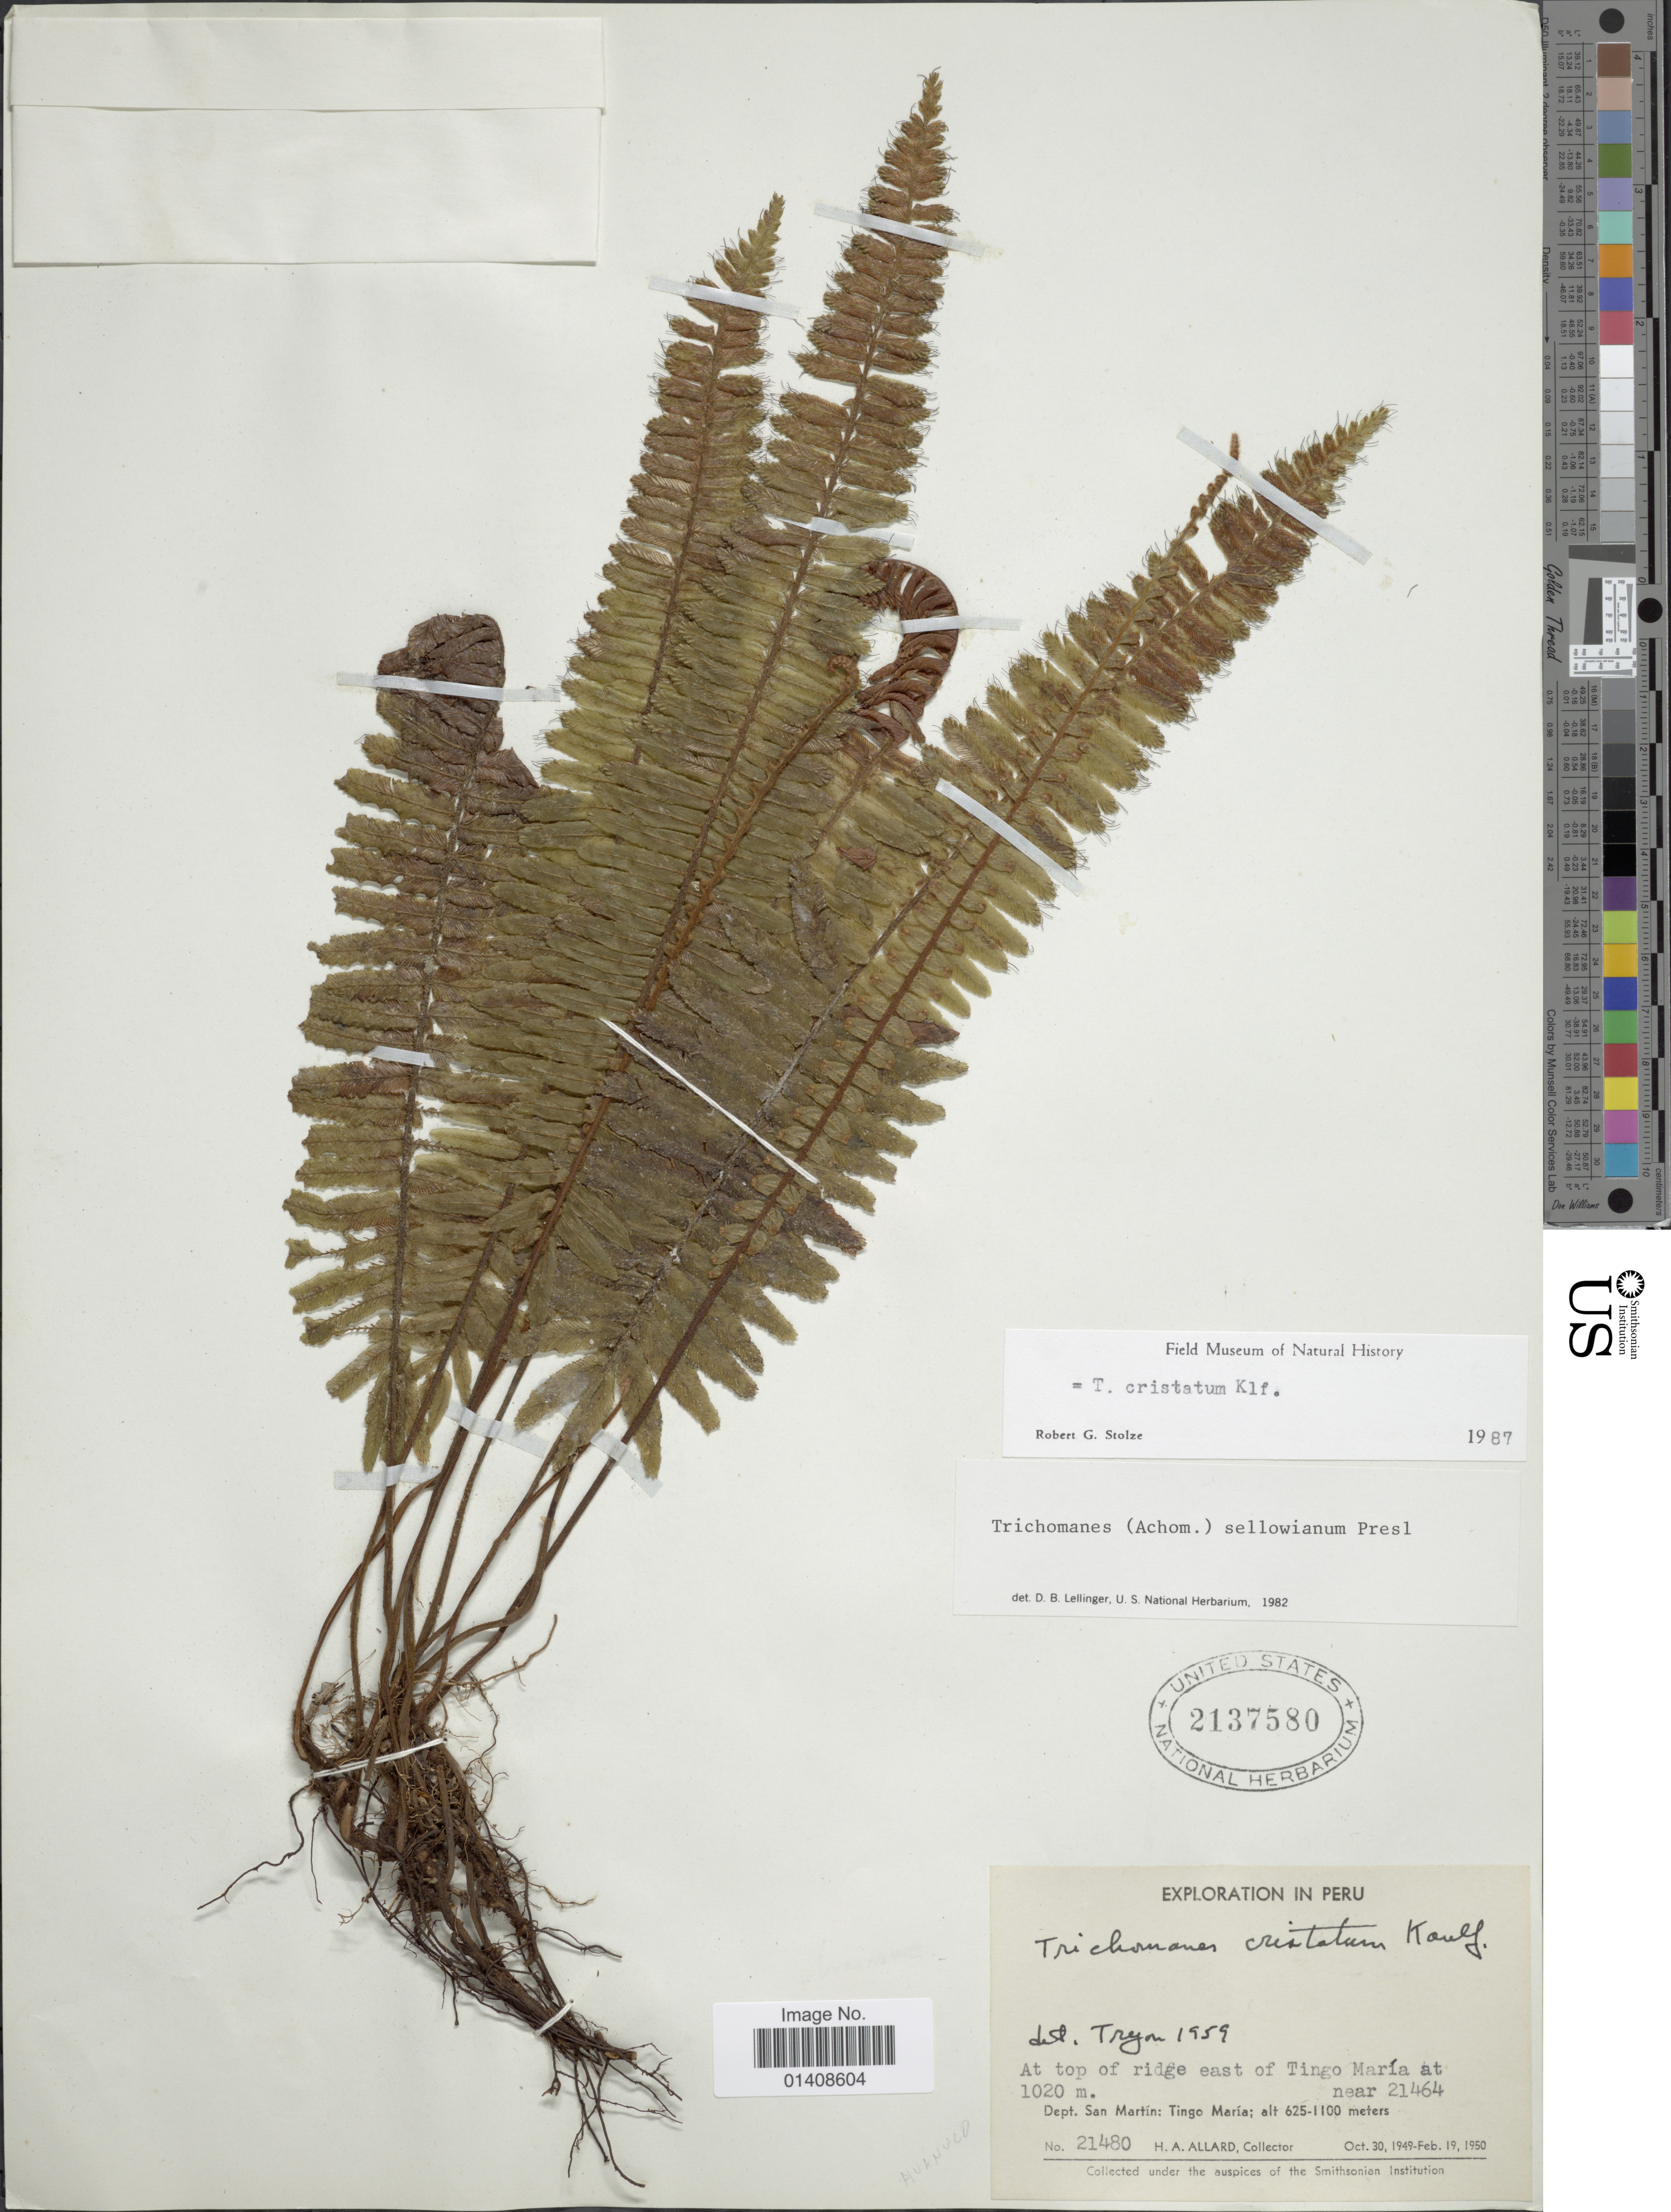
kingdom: Plantae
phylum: Tracheophyta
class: Polypodiopsida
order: Hymenophyllales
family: Hymenophyllaceae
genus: Trichomanes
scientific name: Trichomanes cristatum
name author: Kaulf.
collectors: H. A. Allard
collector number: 21480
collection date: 1949-10-30/1950-02-19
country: Peru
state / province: San Martín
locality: At top of ridge east of Tingo Maria at near 21464, Tingo Maria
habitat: at top of ridge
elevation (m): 625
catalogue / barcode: US 2137580